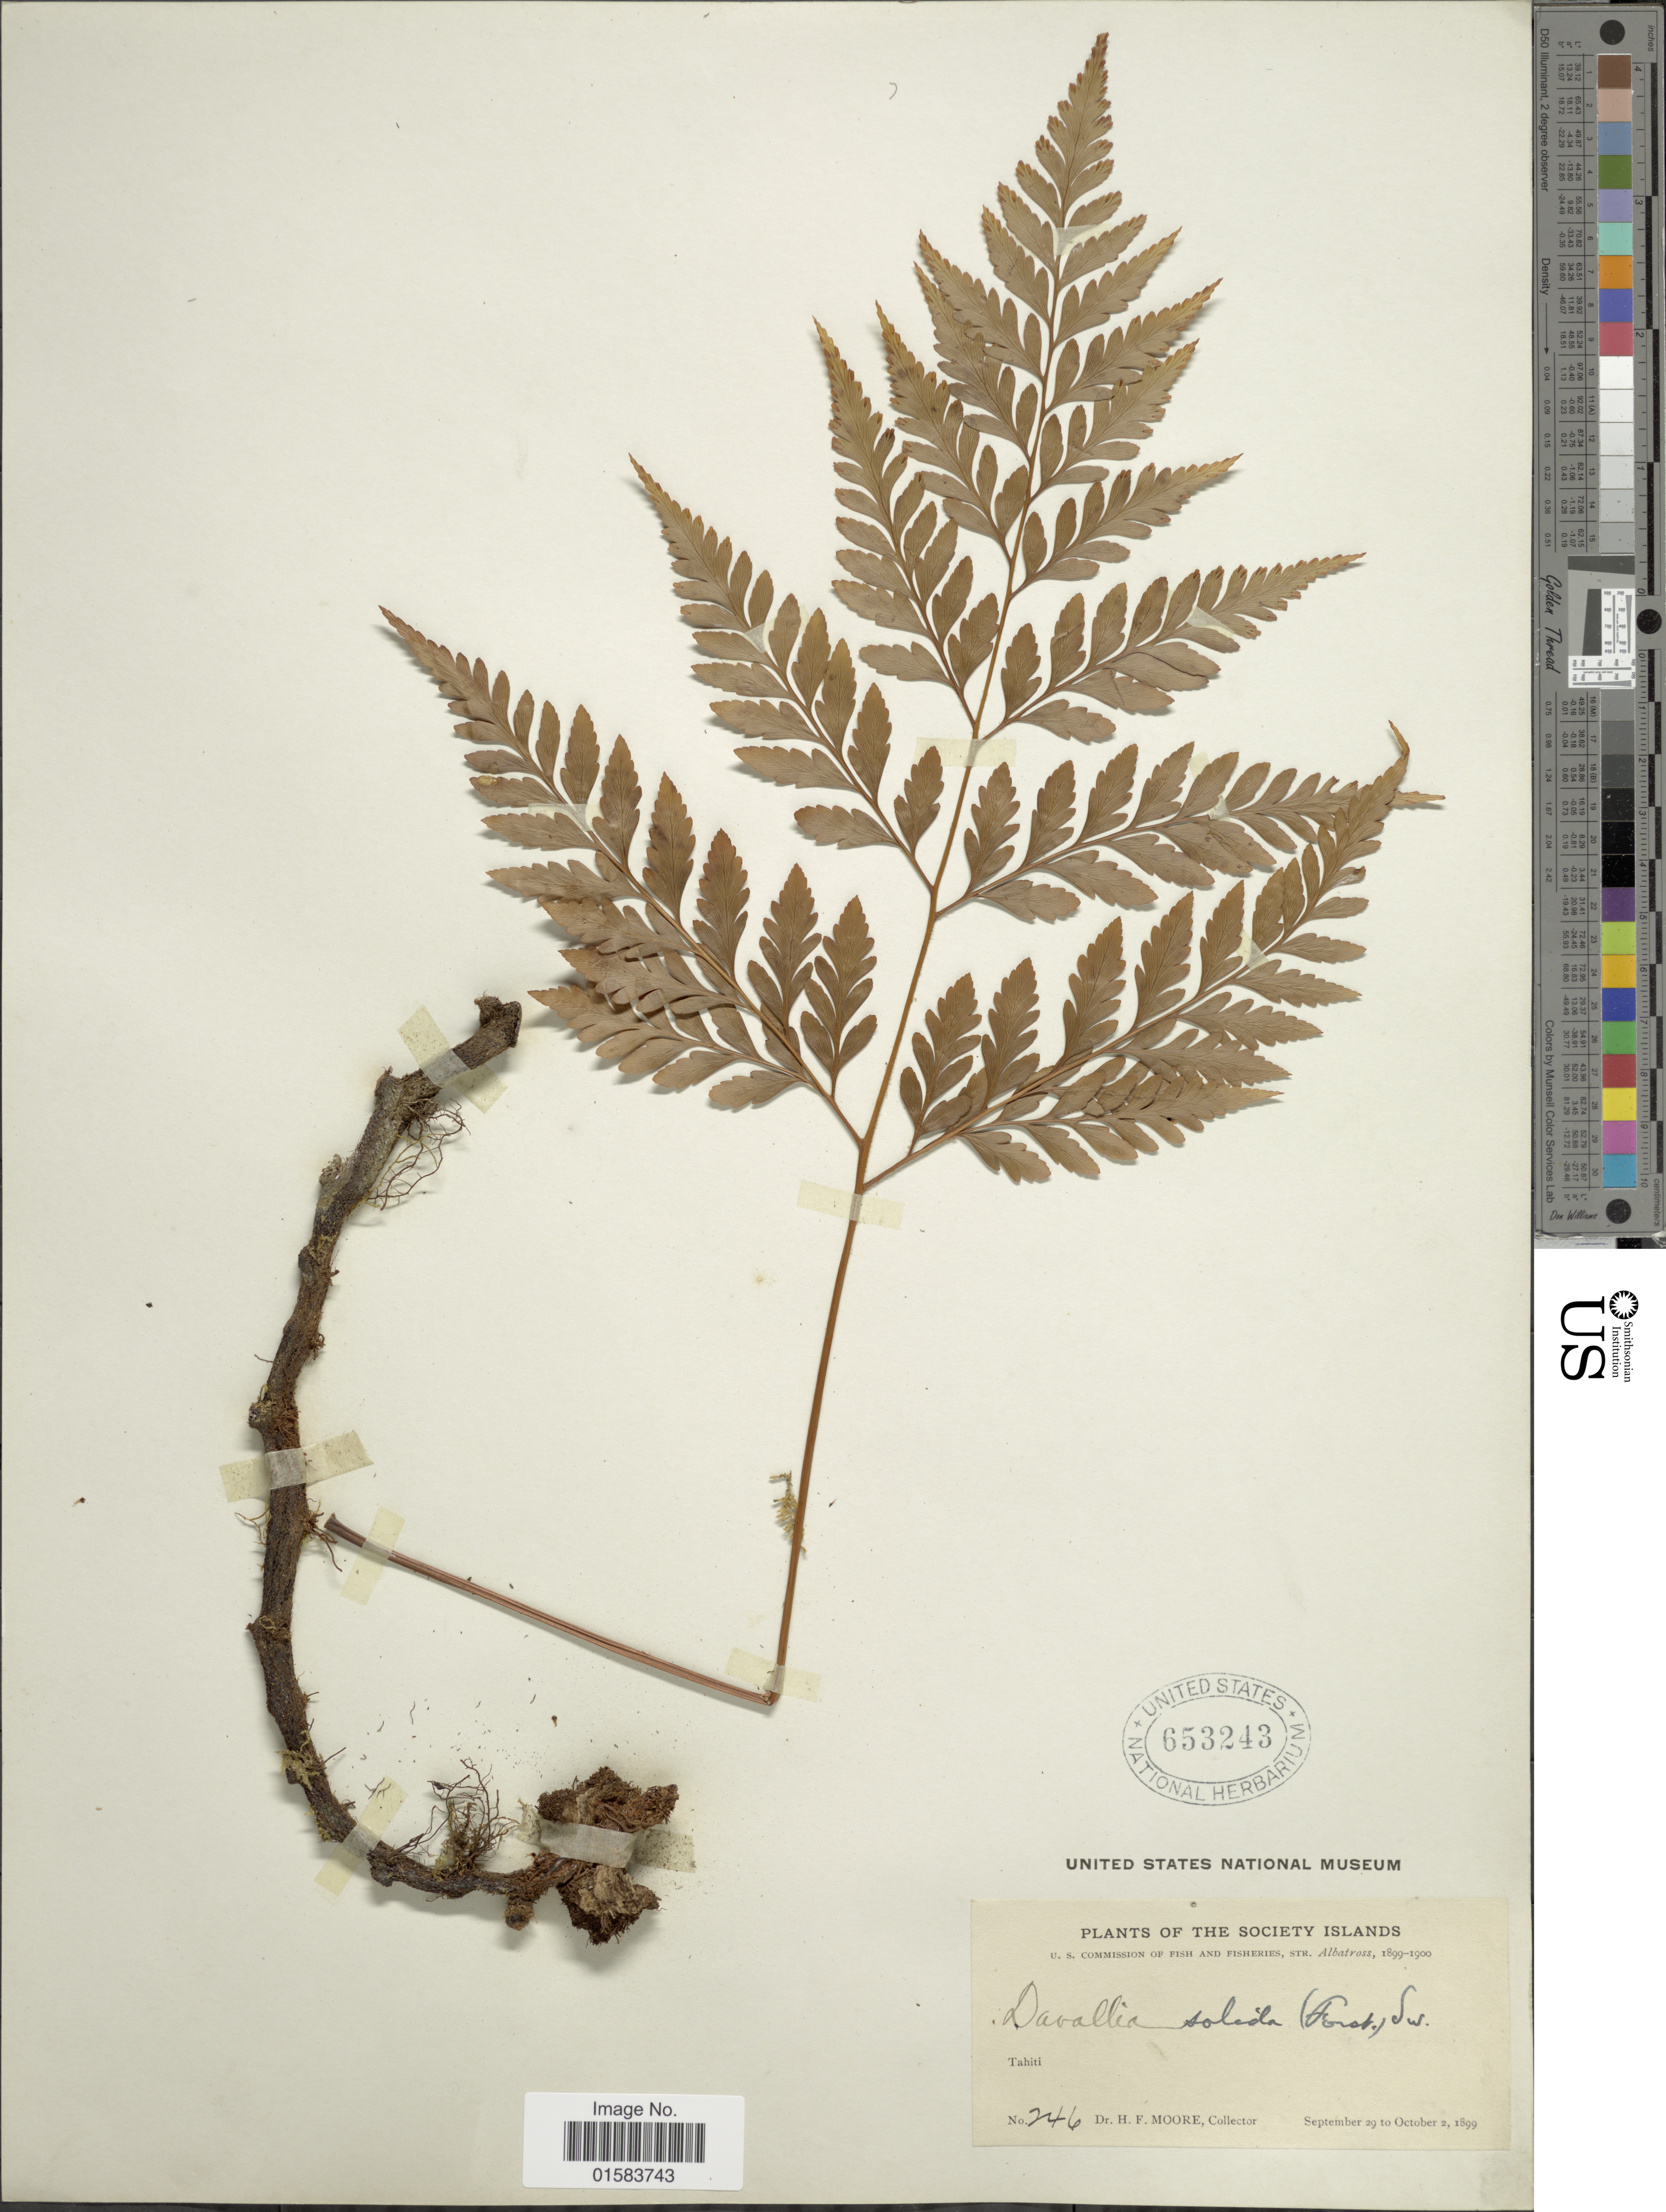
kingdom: Plantae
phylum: Tracheophyta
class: Polypodiopsida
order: Polypodiales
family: Davalliaceae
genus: Davallia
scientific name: Davallia solida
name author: (G. Forst.) Sw.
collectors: H. F. Moore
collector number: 246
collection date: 1899-09-29/1899-10-02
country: French Polynesia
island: Tahiti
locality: Tahiti, The Society Islands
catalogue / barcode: US 653243